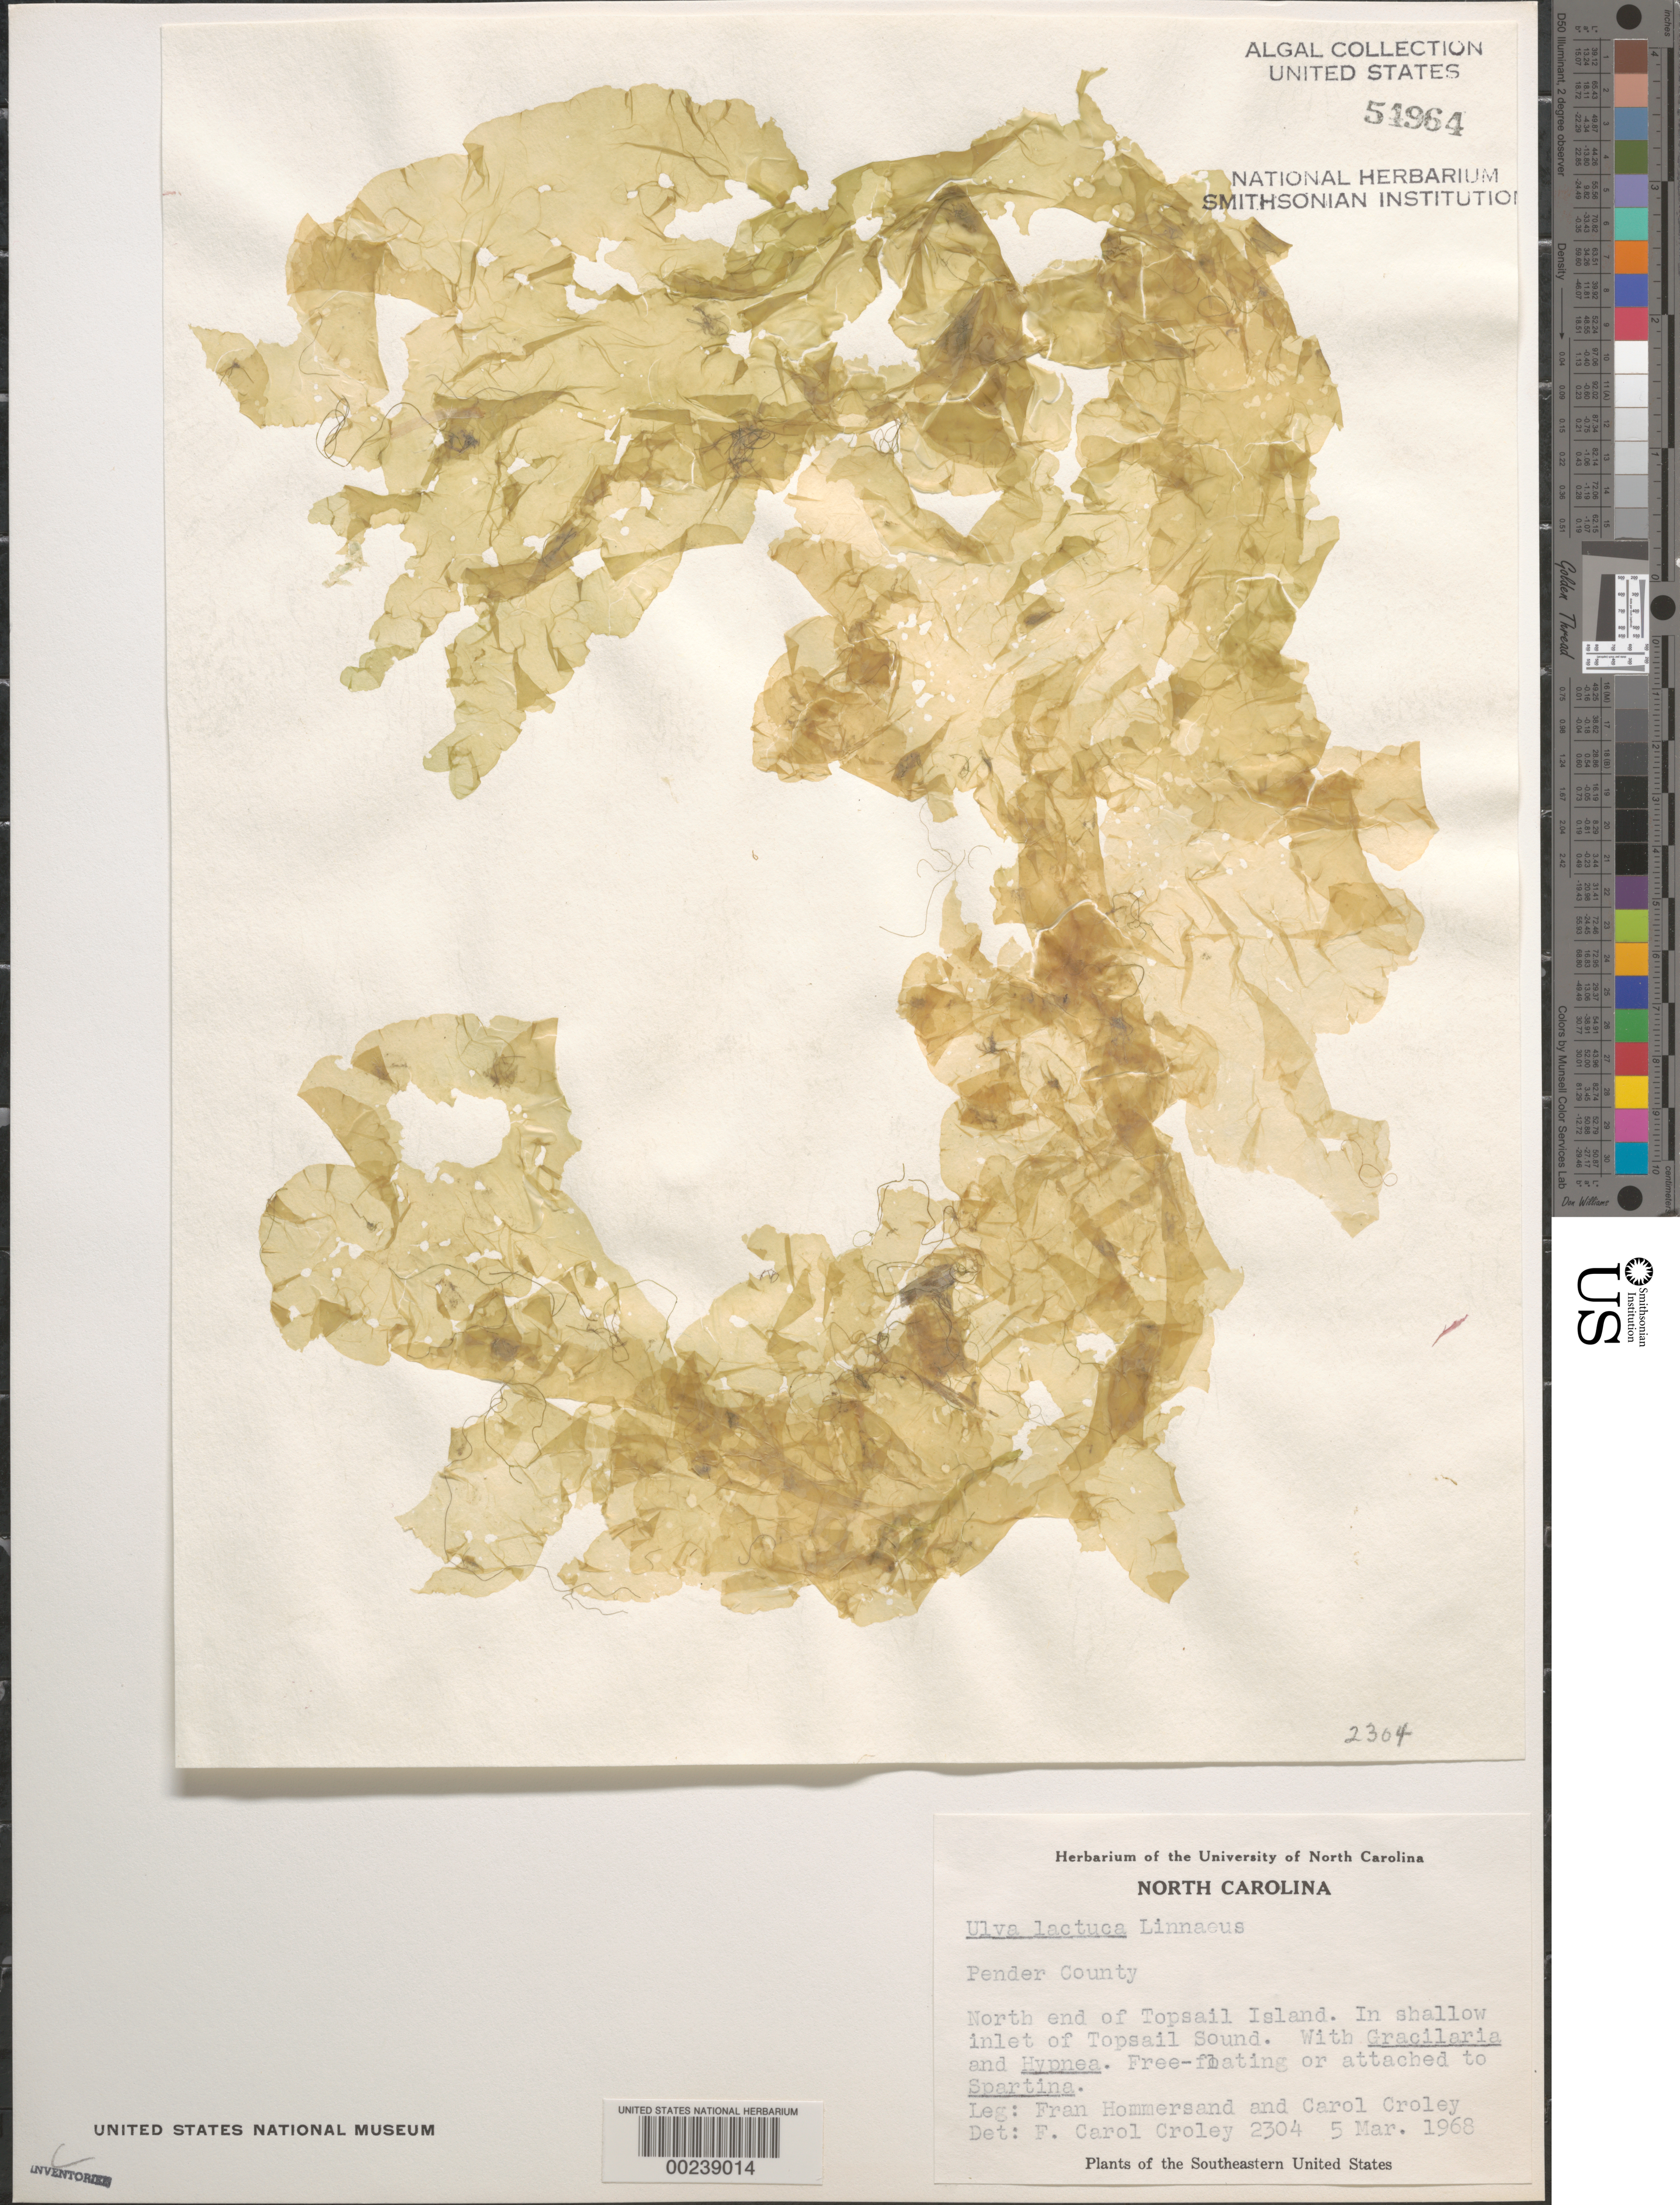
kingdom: Plantae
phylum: Chlorophyta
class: Ulvophyceae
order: Ulvales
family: Ulvaceae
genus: Ulva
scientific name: Ulva lactuca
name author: L.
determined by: Croley, F. C.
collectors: F. Hommersand & F. C. Croley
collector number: FCC 2304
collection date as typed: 05 Mar 1968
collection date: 1968-03-05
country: United States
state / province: North Carolina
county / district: Pender County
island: Topsail Island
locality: Topsail Sound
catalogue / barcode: US 54964